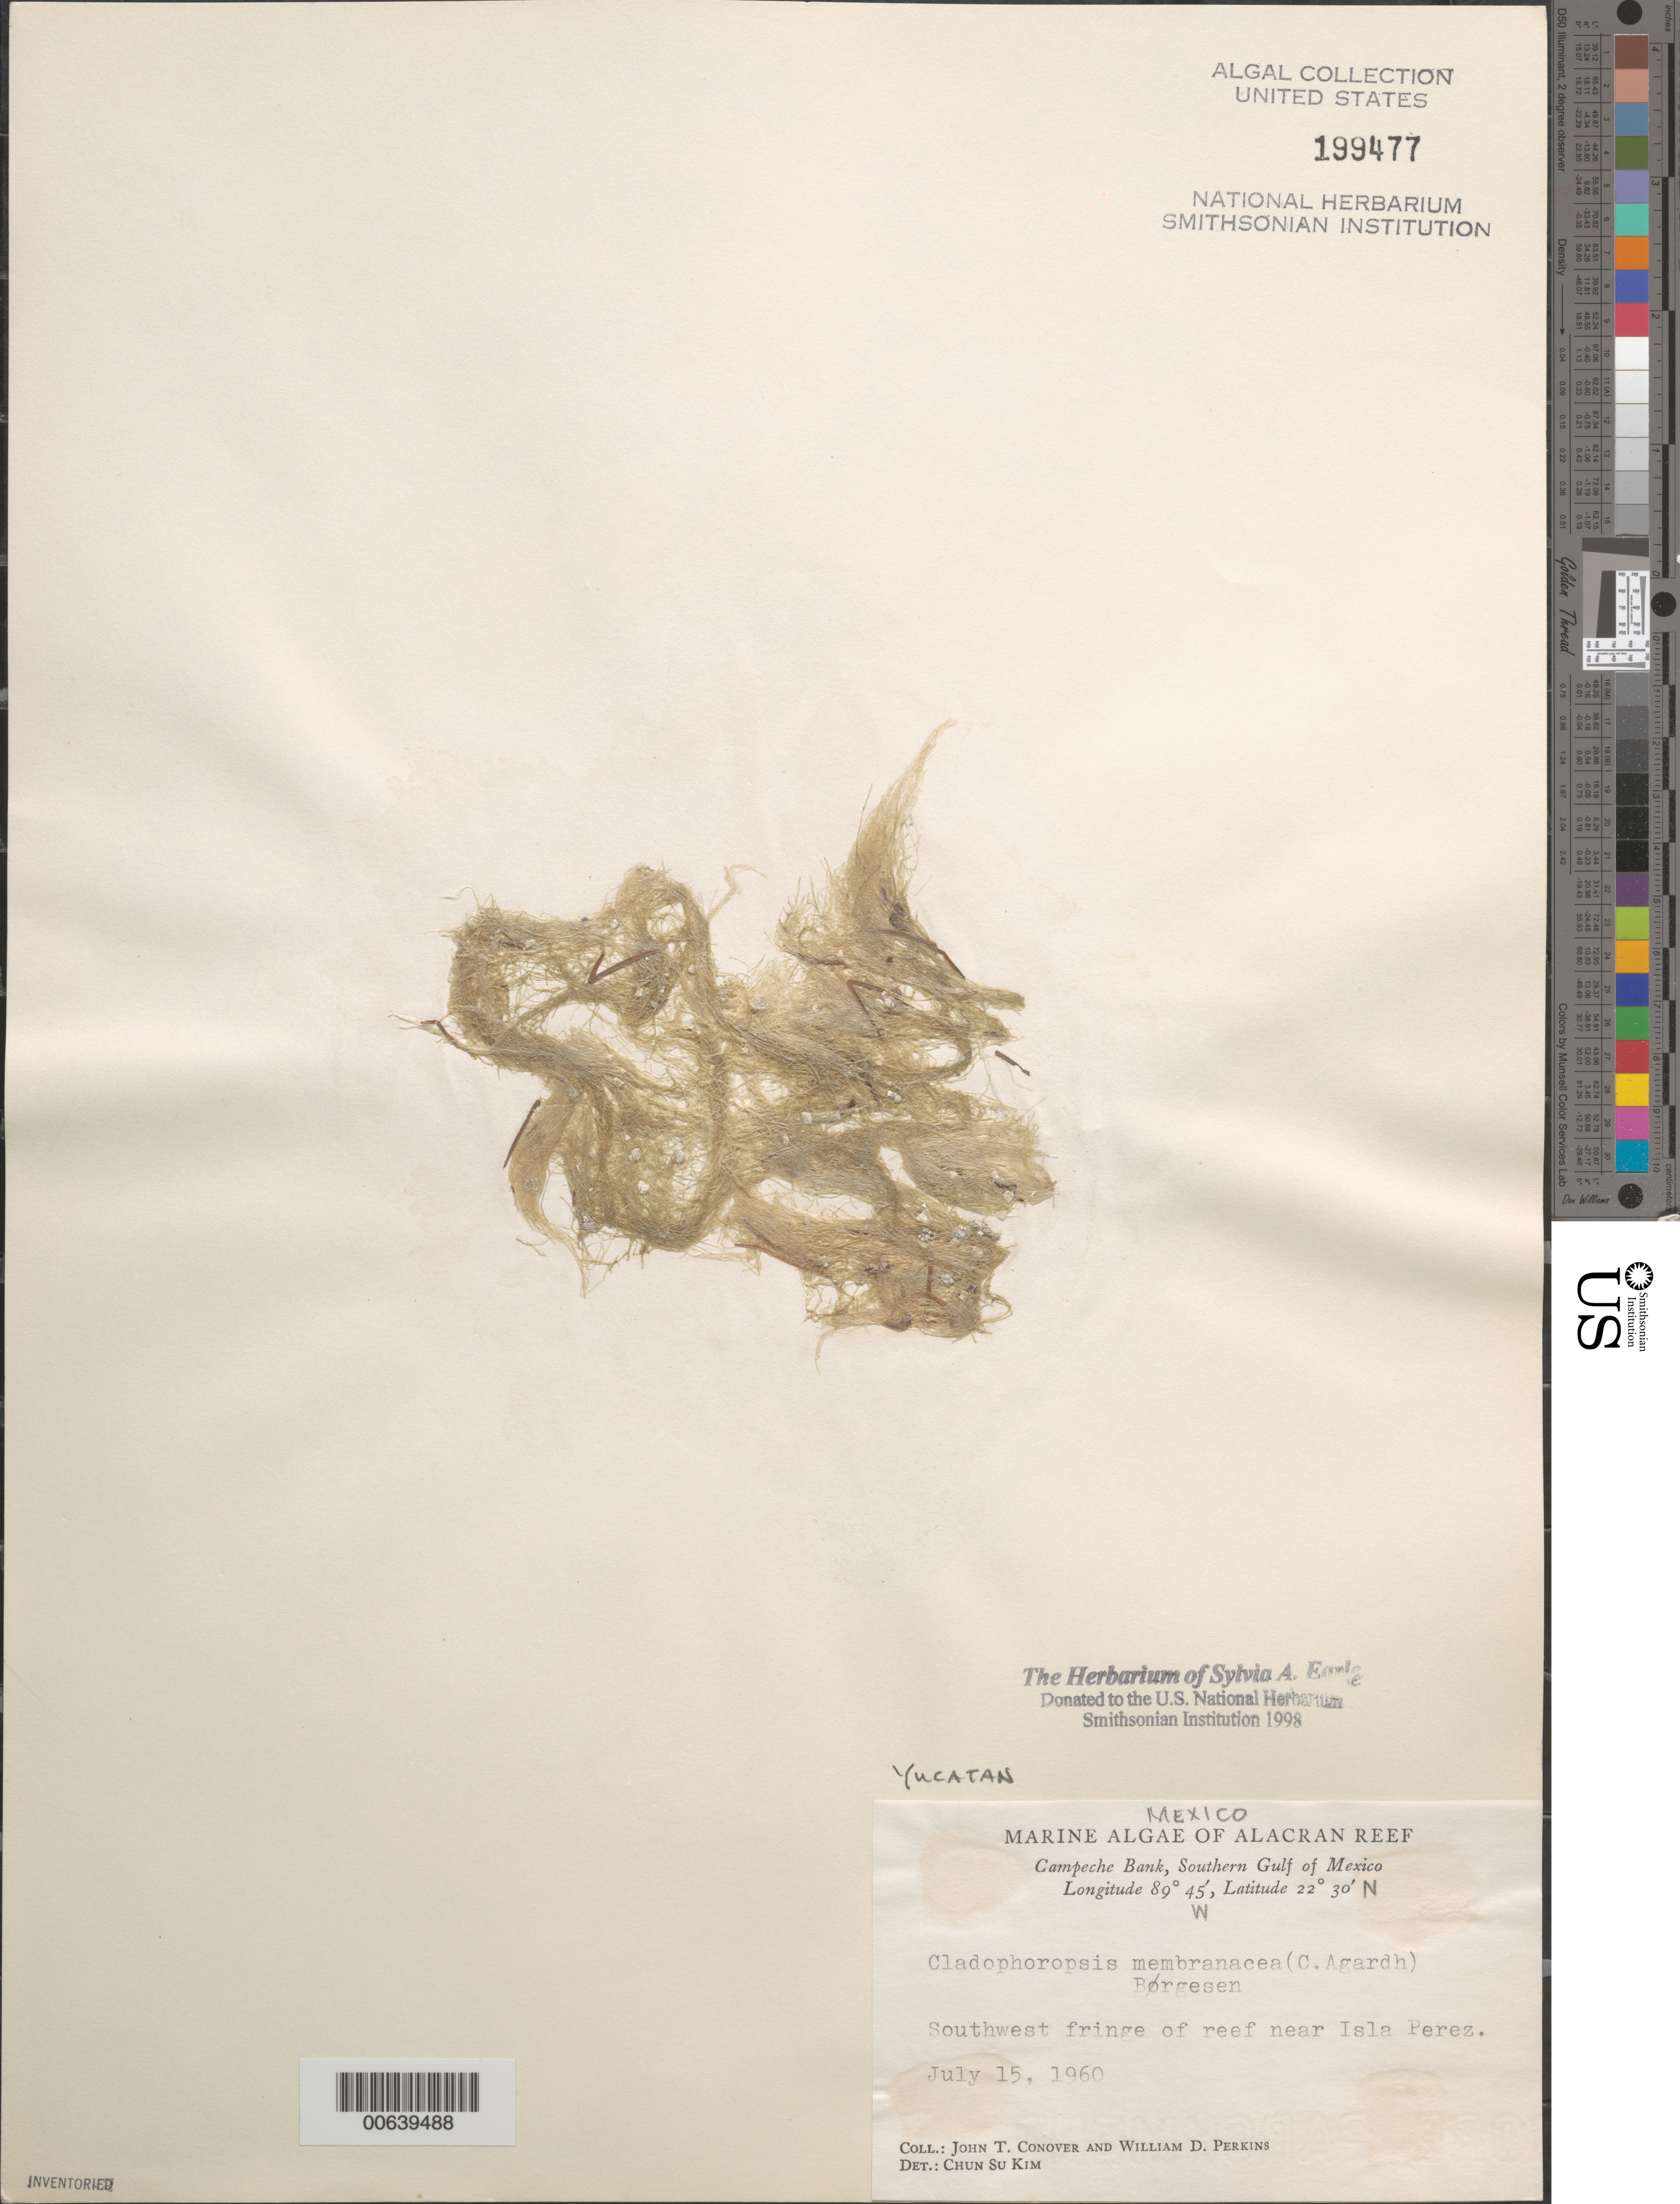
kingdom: Plantae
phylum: Chlorophyta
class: Ulvophyceae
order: Siphonocladales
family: Boodleaceae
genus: Cladophoropsis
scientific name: Cladophoropsis membranacea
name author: (Hofman-Bang) Børgesen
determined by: Kim, Chun Su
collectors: J. T. Conover & W. D. Perkins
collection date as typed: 15 Jul 1960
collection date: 1960-07-15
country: Mexico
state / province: Yucatán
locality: Alacran Reef, near Isla Perez, Campeche Bank, southern Gulf of Mexico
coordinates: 22 30' N, 89 45' W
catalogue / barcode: US 199477